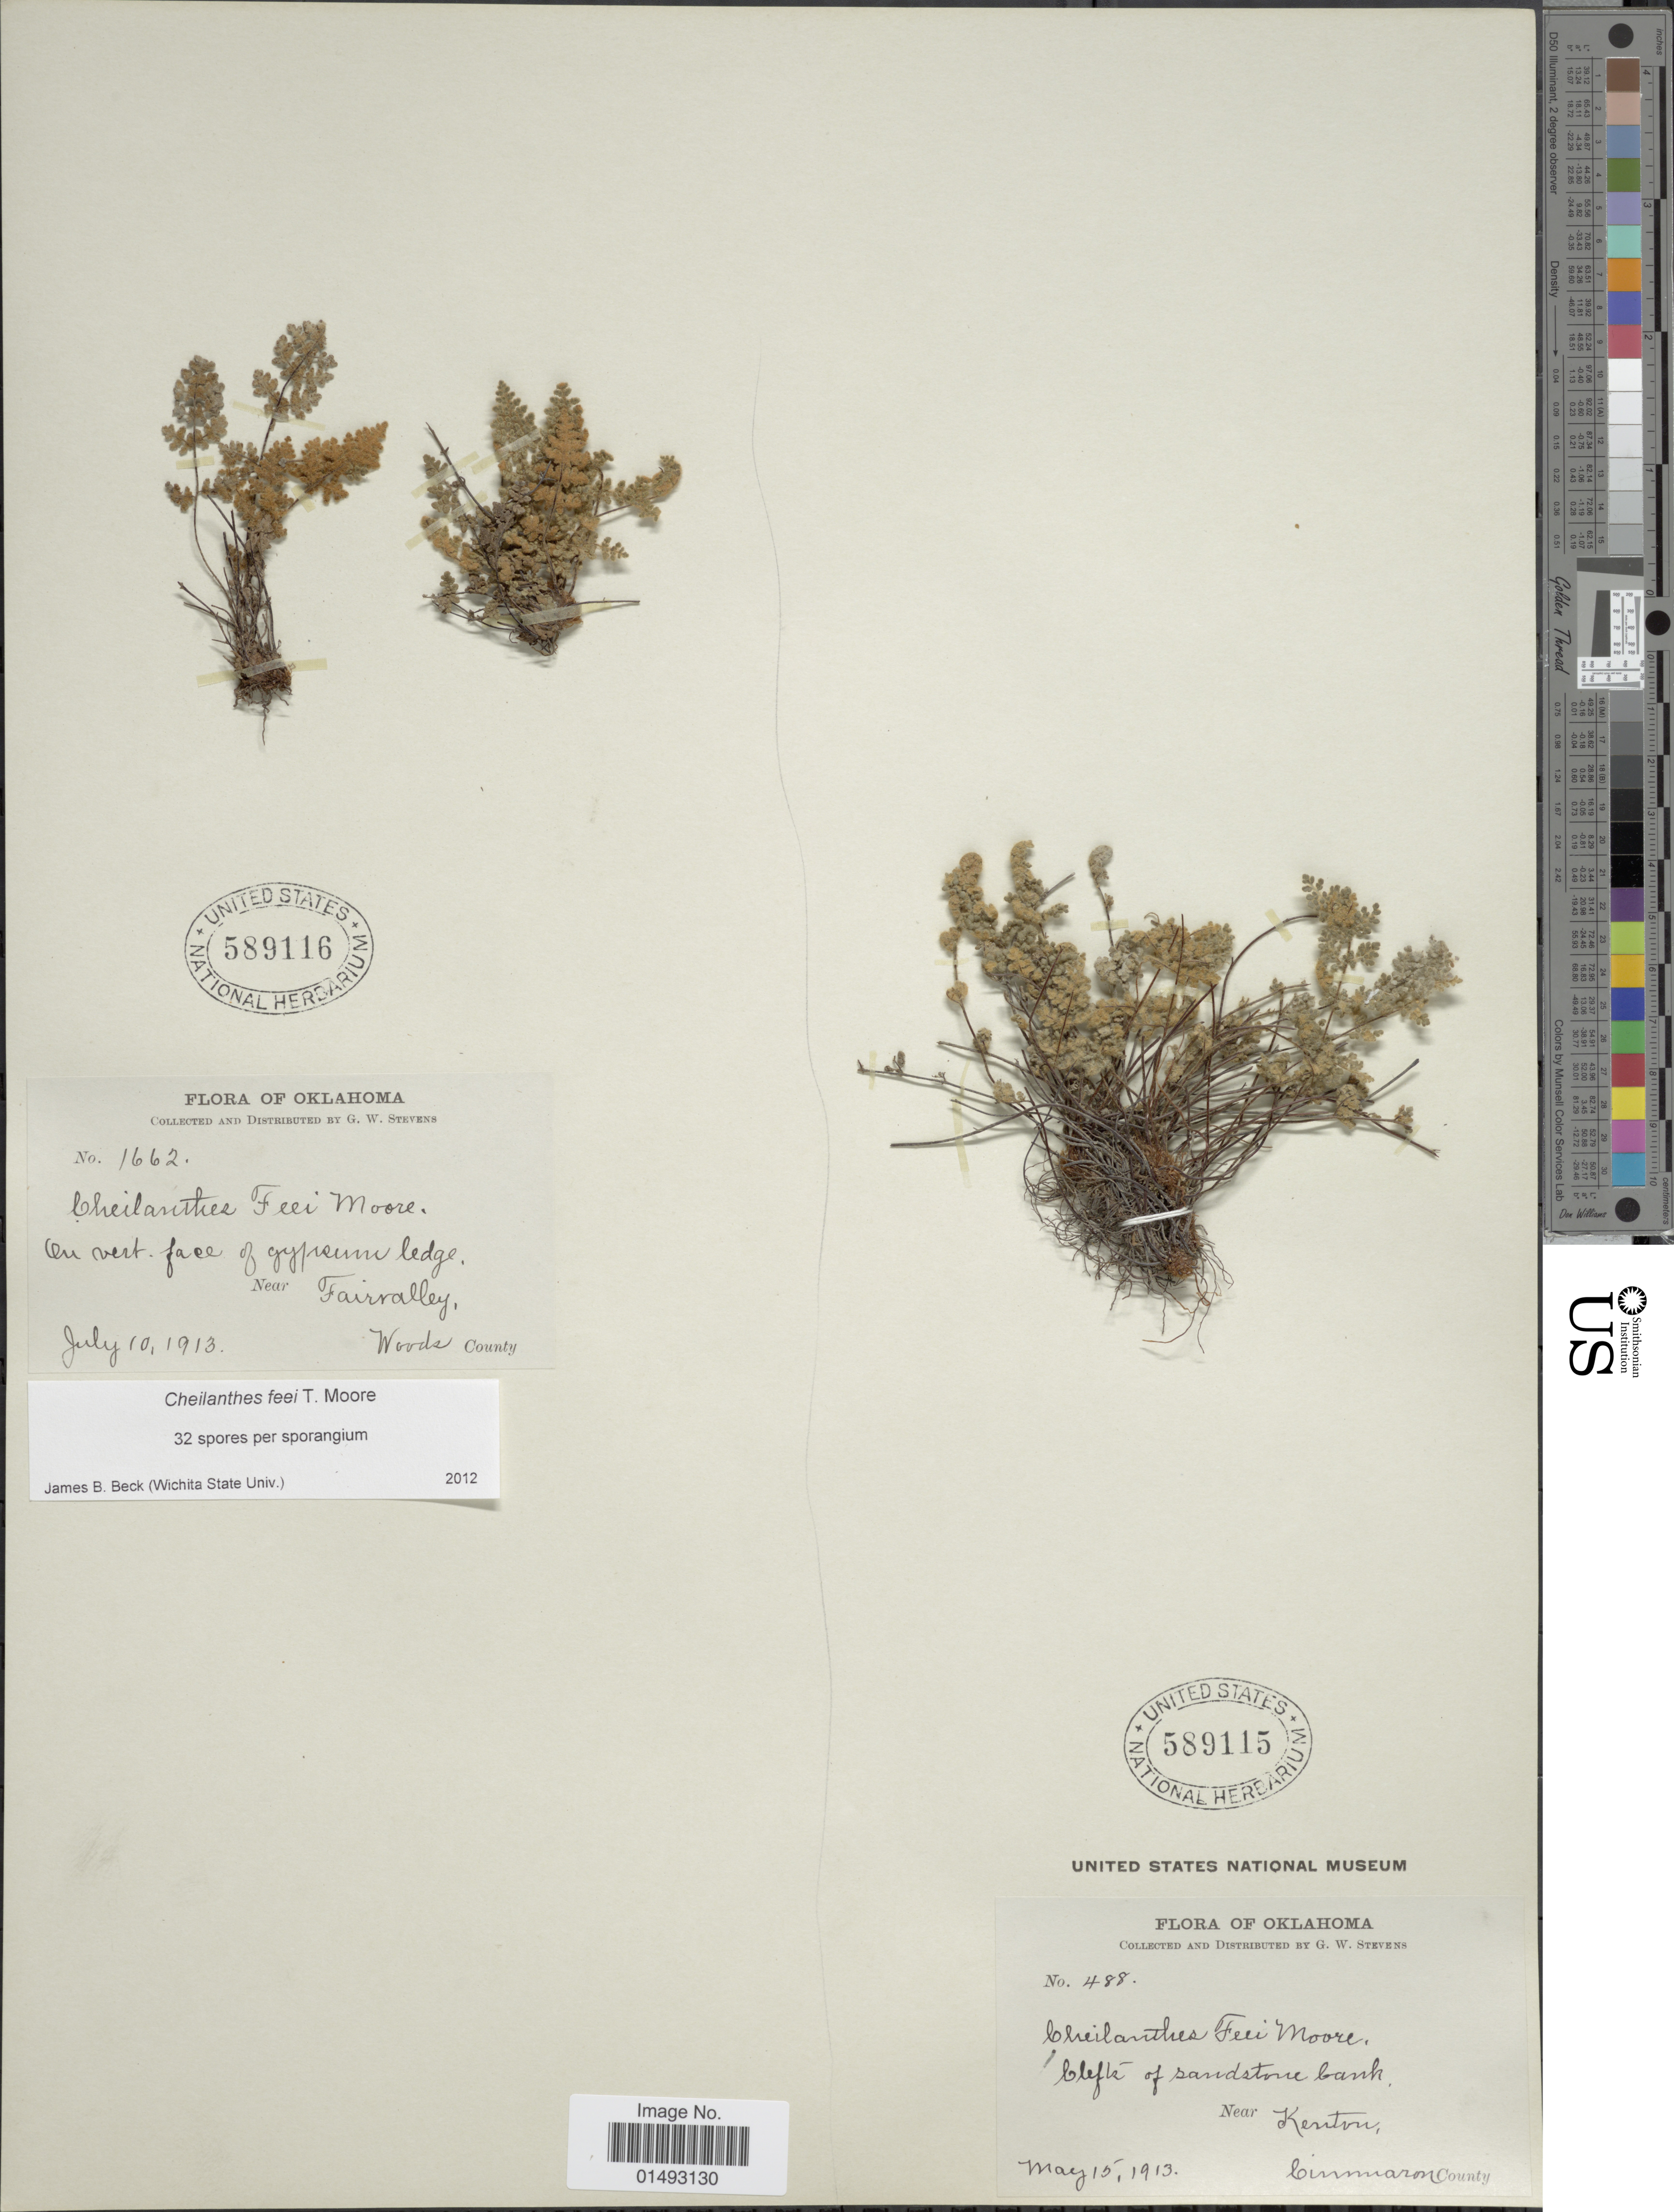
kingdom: Plantae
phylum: Tracheophyta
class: Polypodiopsida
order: Polypodiales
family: Pteridaceae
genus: Myriopteris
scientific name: Myriopteris gracilis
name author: Fée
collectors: G. W. Stevens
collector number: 488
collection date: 1913-05-15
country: United States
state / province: Oklahoma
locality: Cleft of sandstone bank, Near Kenton, Cinmaron County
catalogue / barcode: US 589115-2